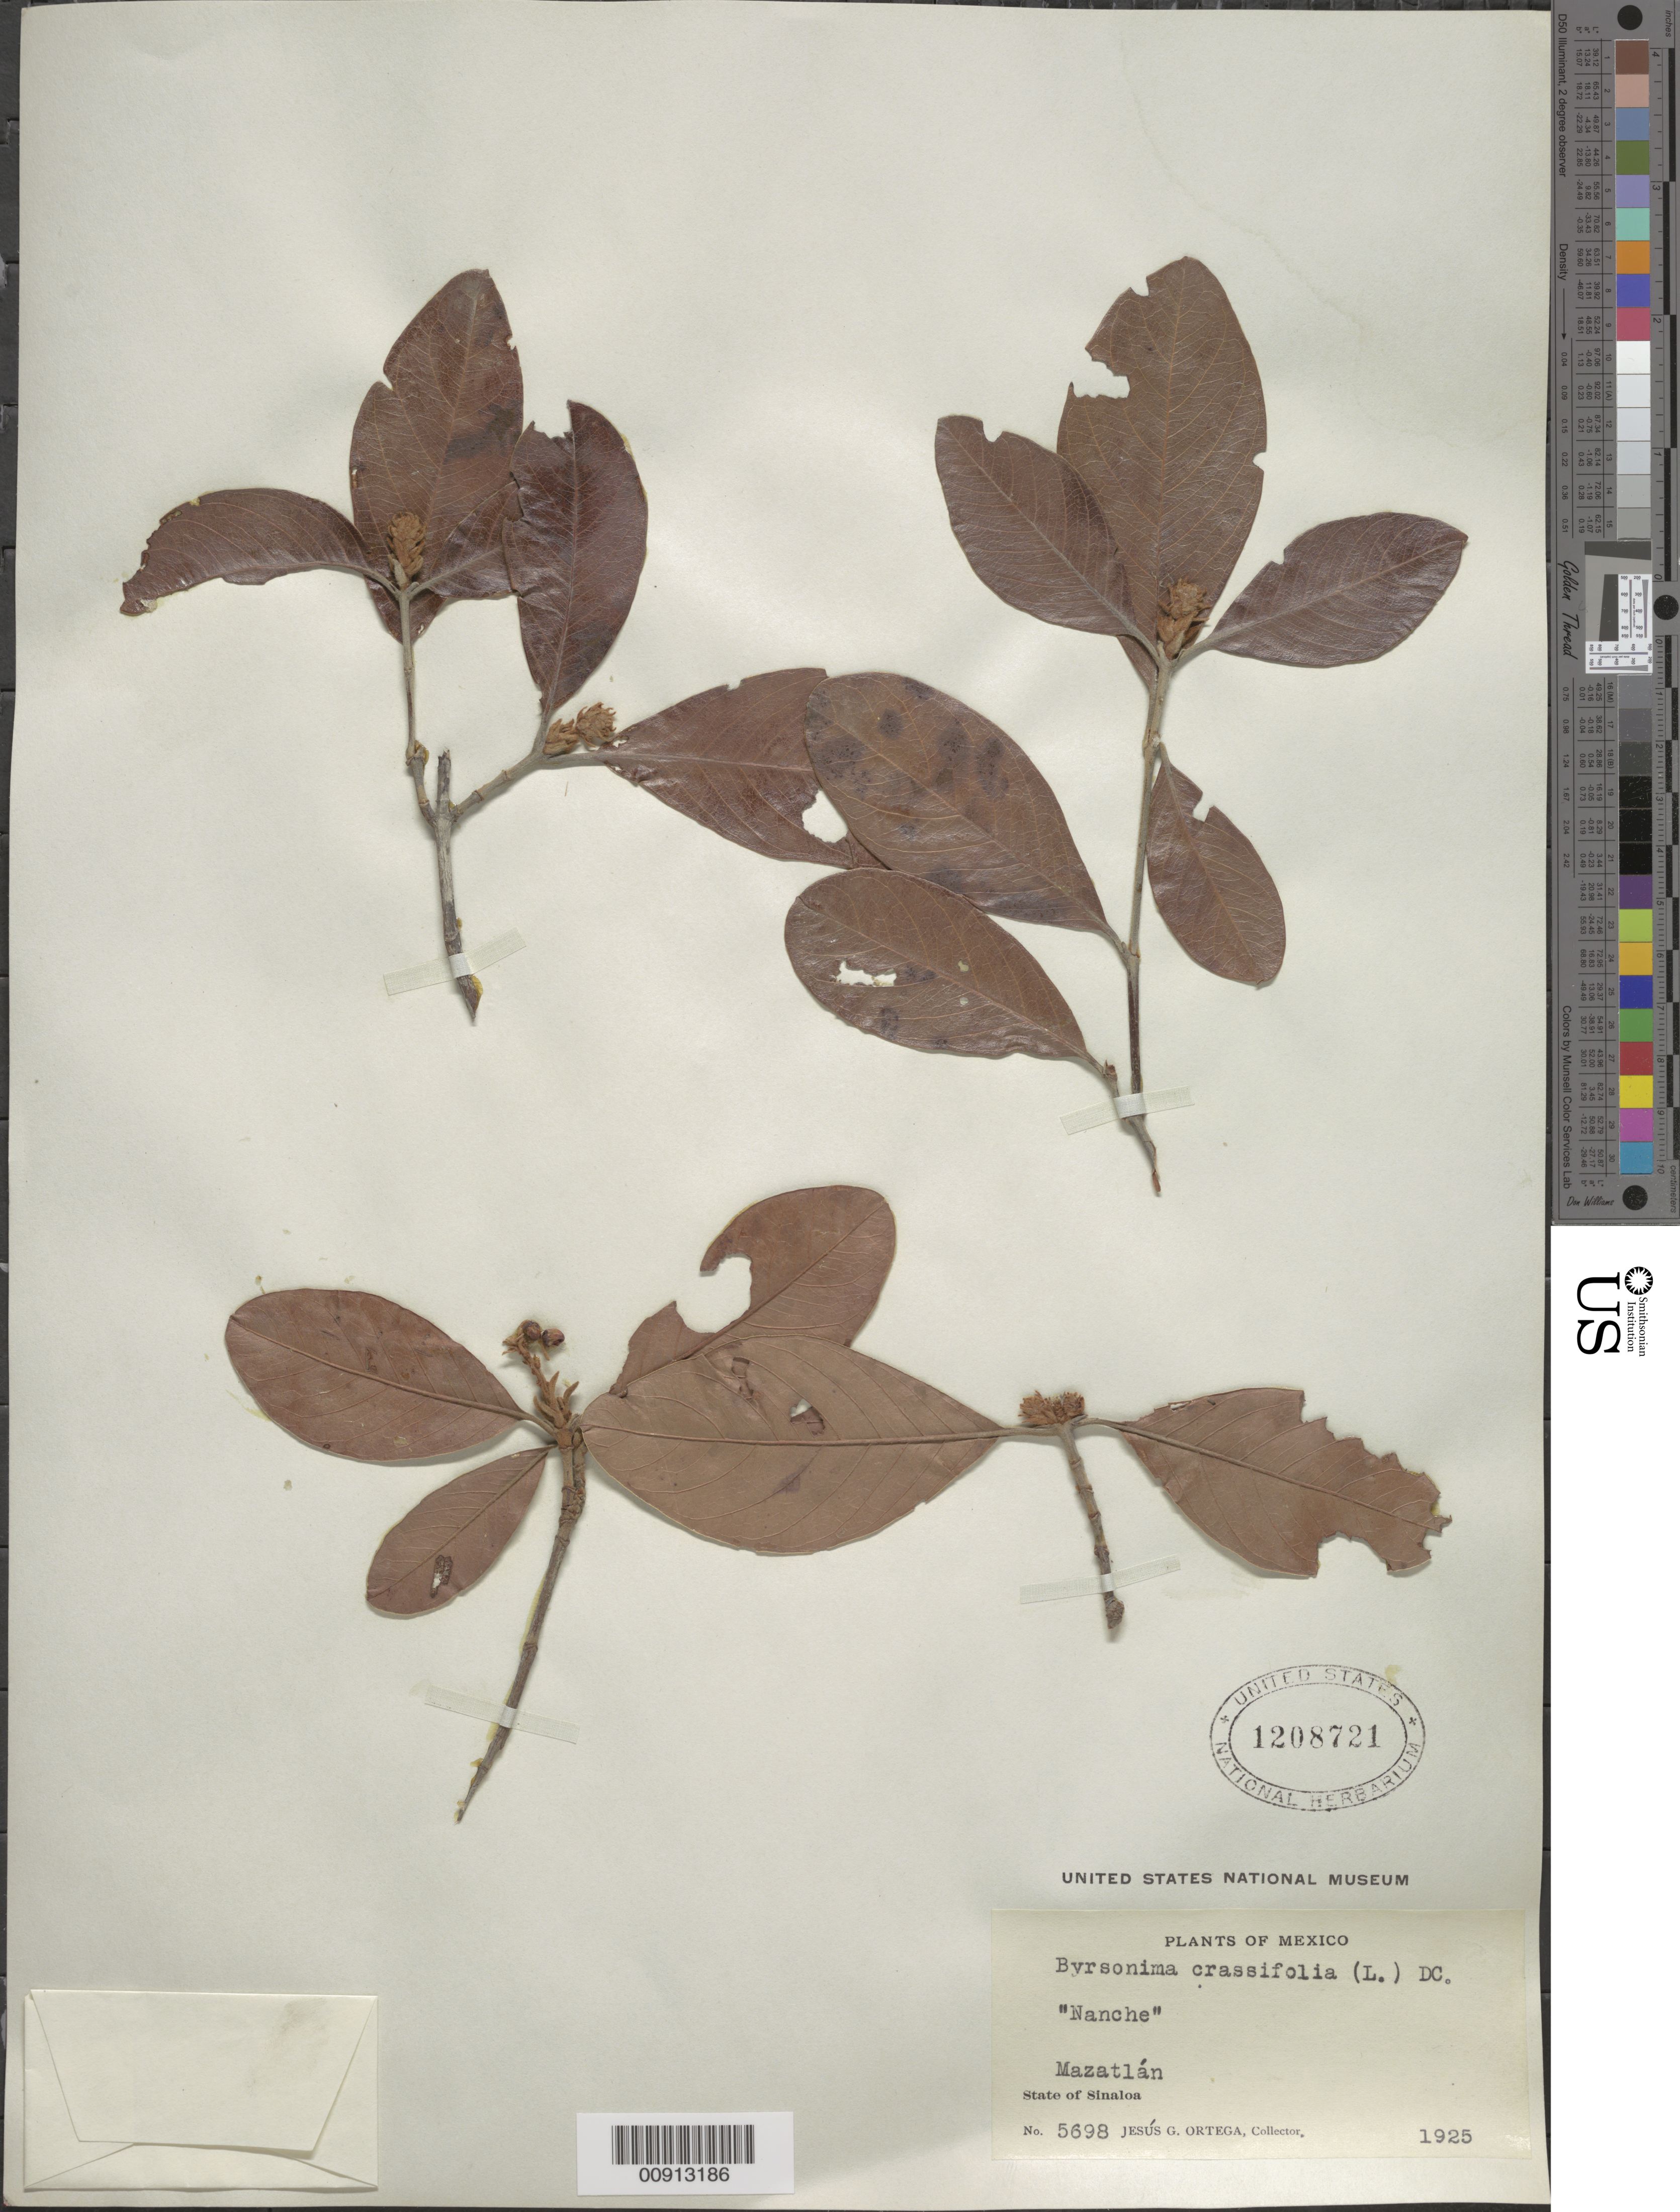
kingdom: Plantae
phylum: Tracheophyta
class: Magnoliopsida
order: Malpighiales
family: Malpighiaceae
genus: Byrsonima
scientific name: Byrsonima crassifolia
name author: (L.) Kunth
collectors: J. Ortega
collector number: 5698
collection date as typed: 1925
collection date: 1925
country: Mexico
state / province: Sinaloa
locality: Mazatlán, State of Sinaloa.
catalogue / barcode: US 1208721